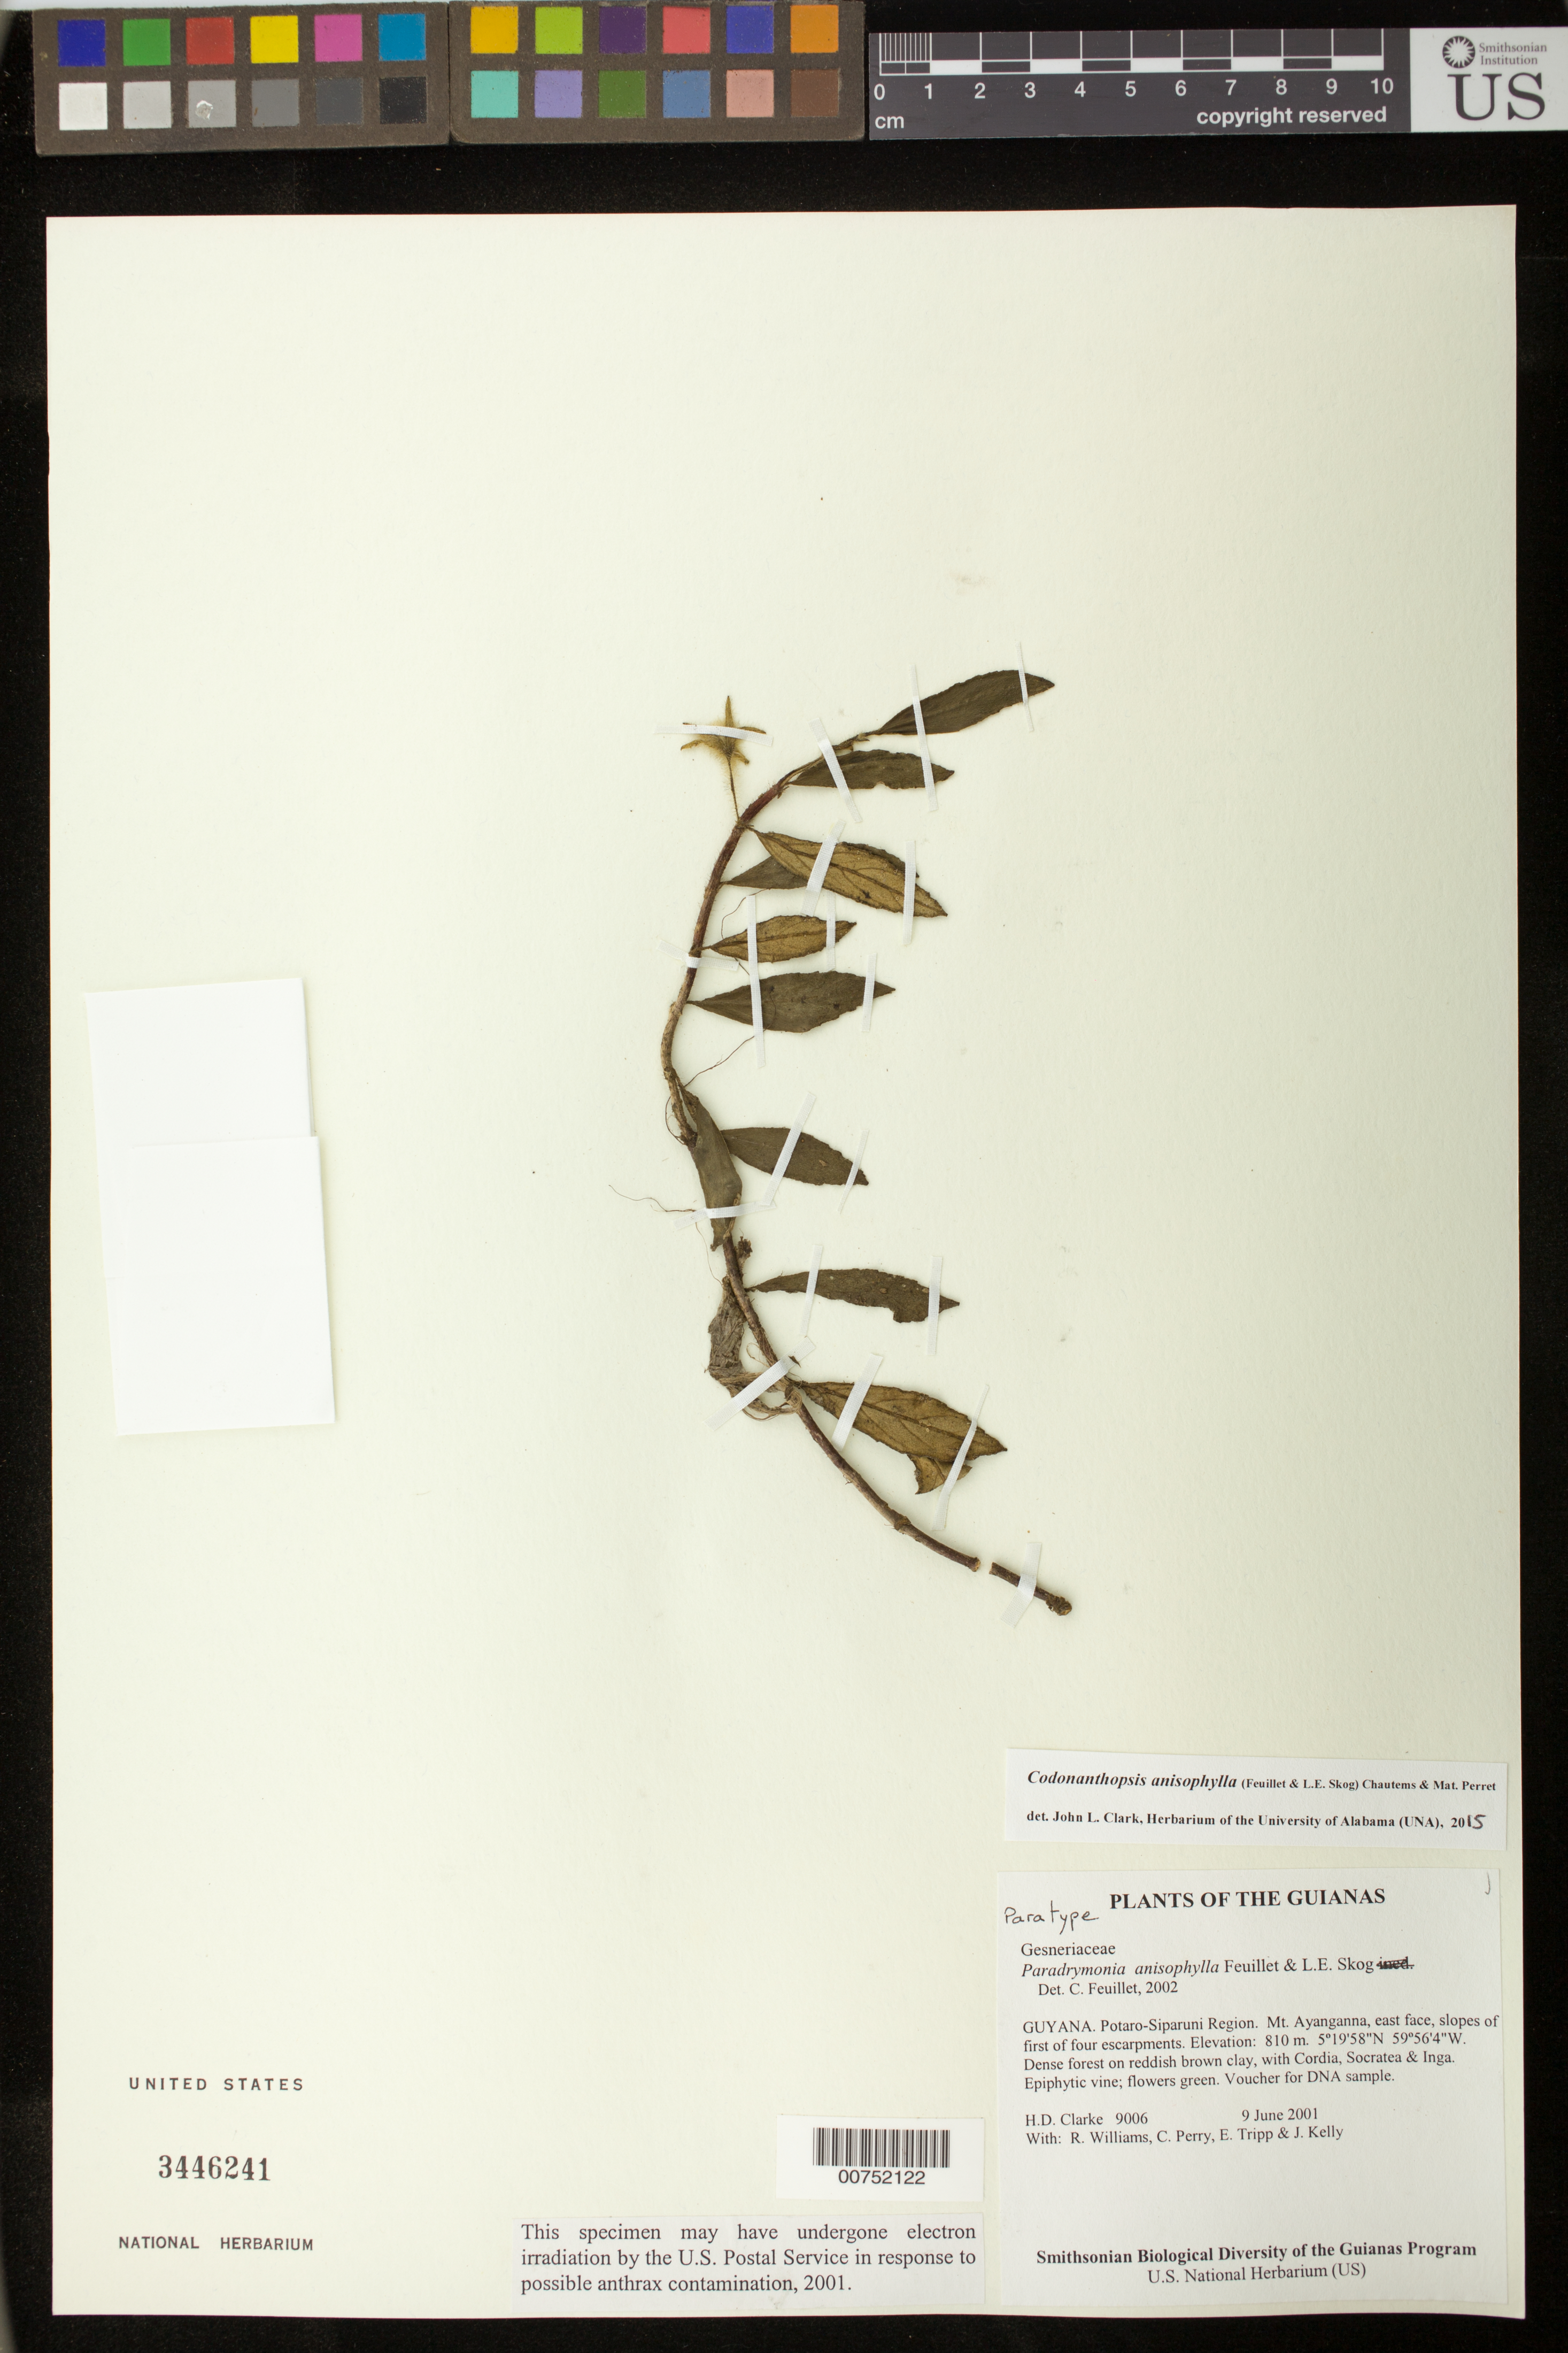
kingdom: Plantae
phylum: Tracheophyta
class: Magnoliopsida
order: Lamiales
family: Gesneriaceae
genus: Codonanthopsis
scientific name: Codonanthopsis anisophylla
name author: (Feuillet & L.E. Skog) Chautems & Mat.Perret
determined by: Clark, J. L., (SEL), The Marie Selby Botanical Garden (UNITED STATES)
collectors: H. D. Clarke, R. Williams, C. Perry, E. Tripp & J. Kelly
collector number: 9006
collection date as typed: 09 Jun 2001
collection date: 2001-06-09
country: Guyana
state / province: Potaro-Siparuni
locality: Mt. Ayanganna, east face, slopes of first of four escarpments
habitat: Dense forest on reddish brown clay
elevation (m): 810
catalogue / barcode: US 3446241